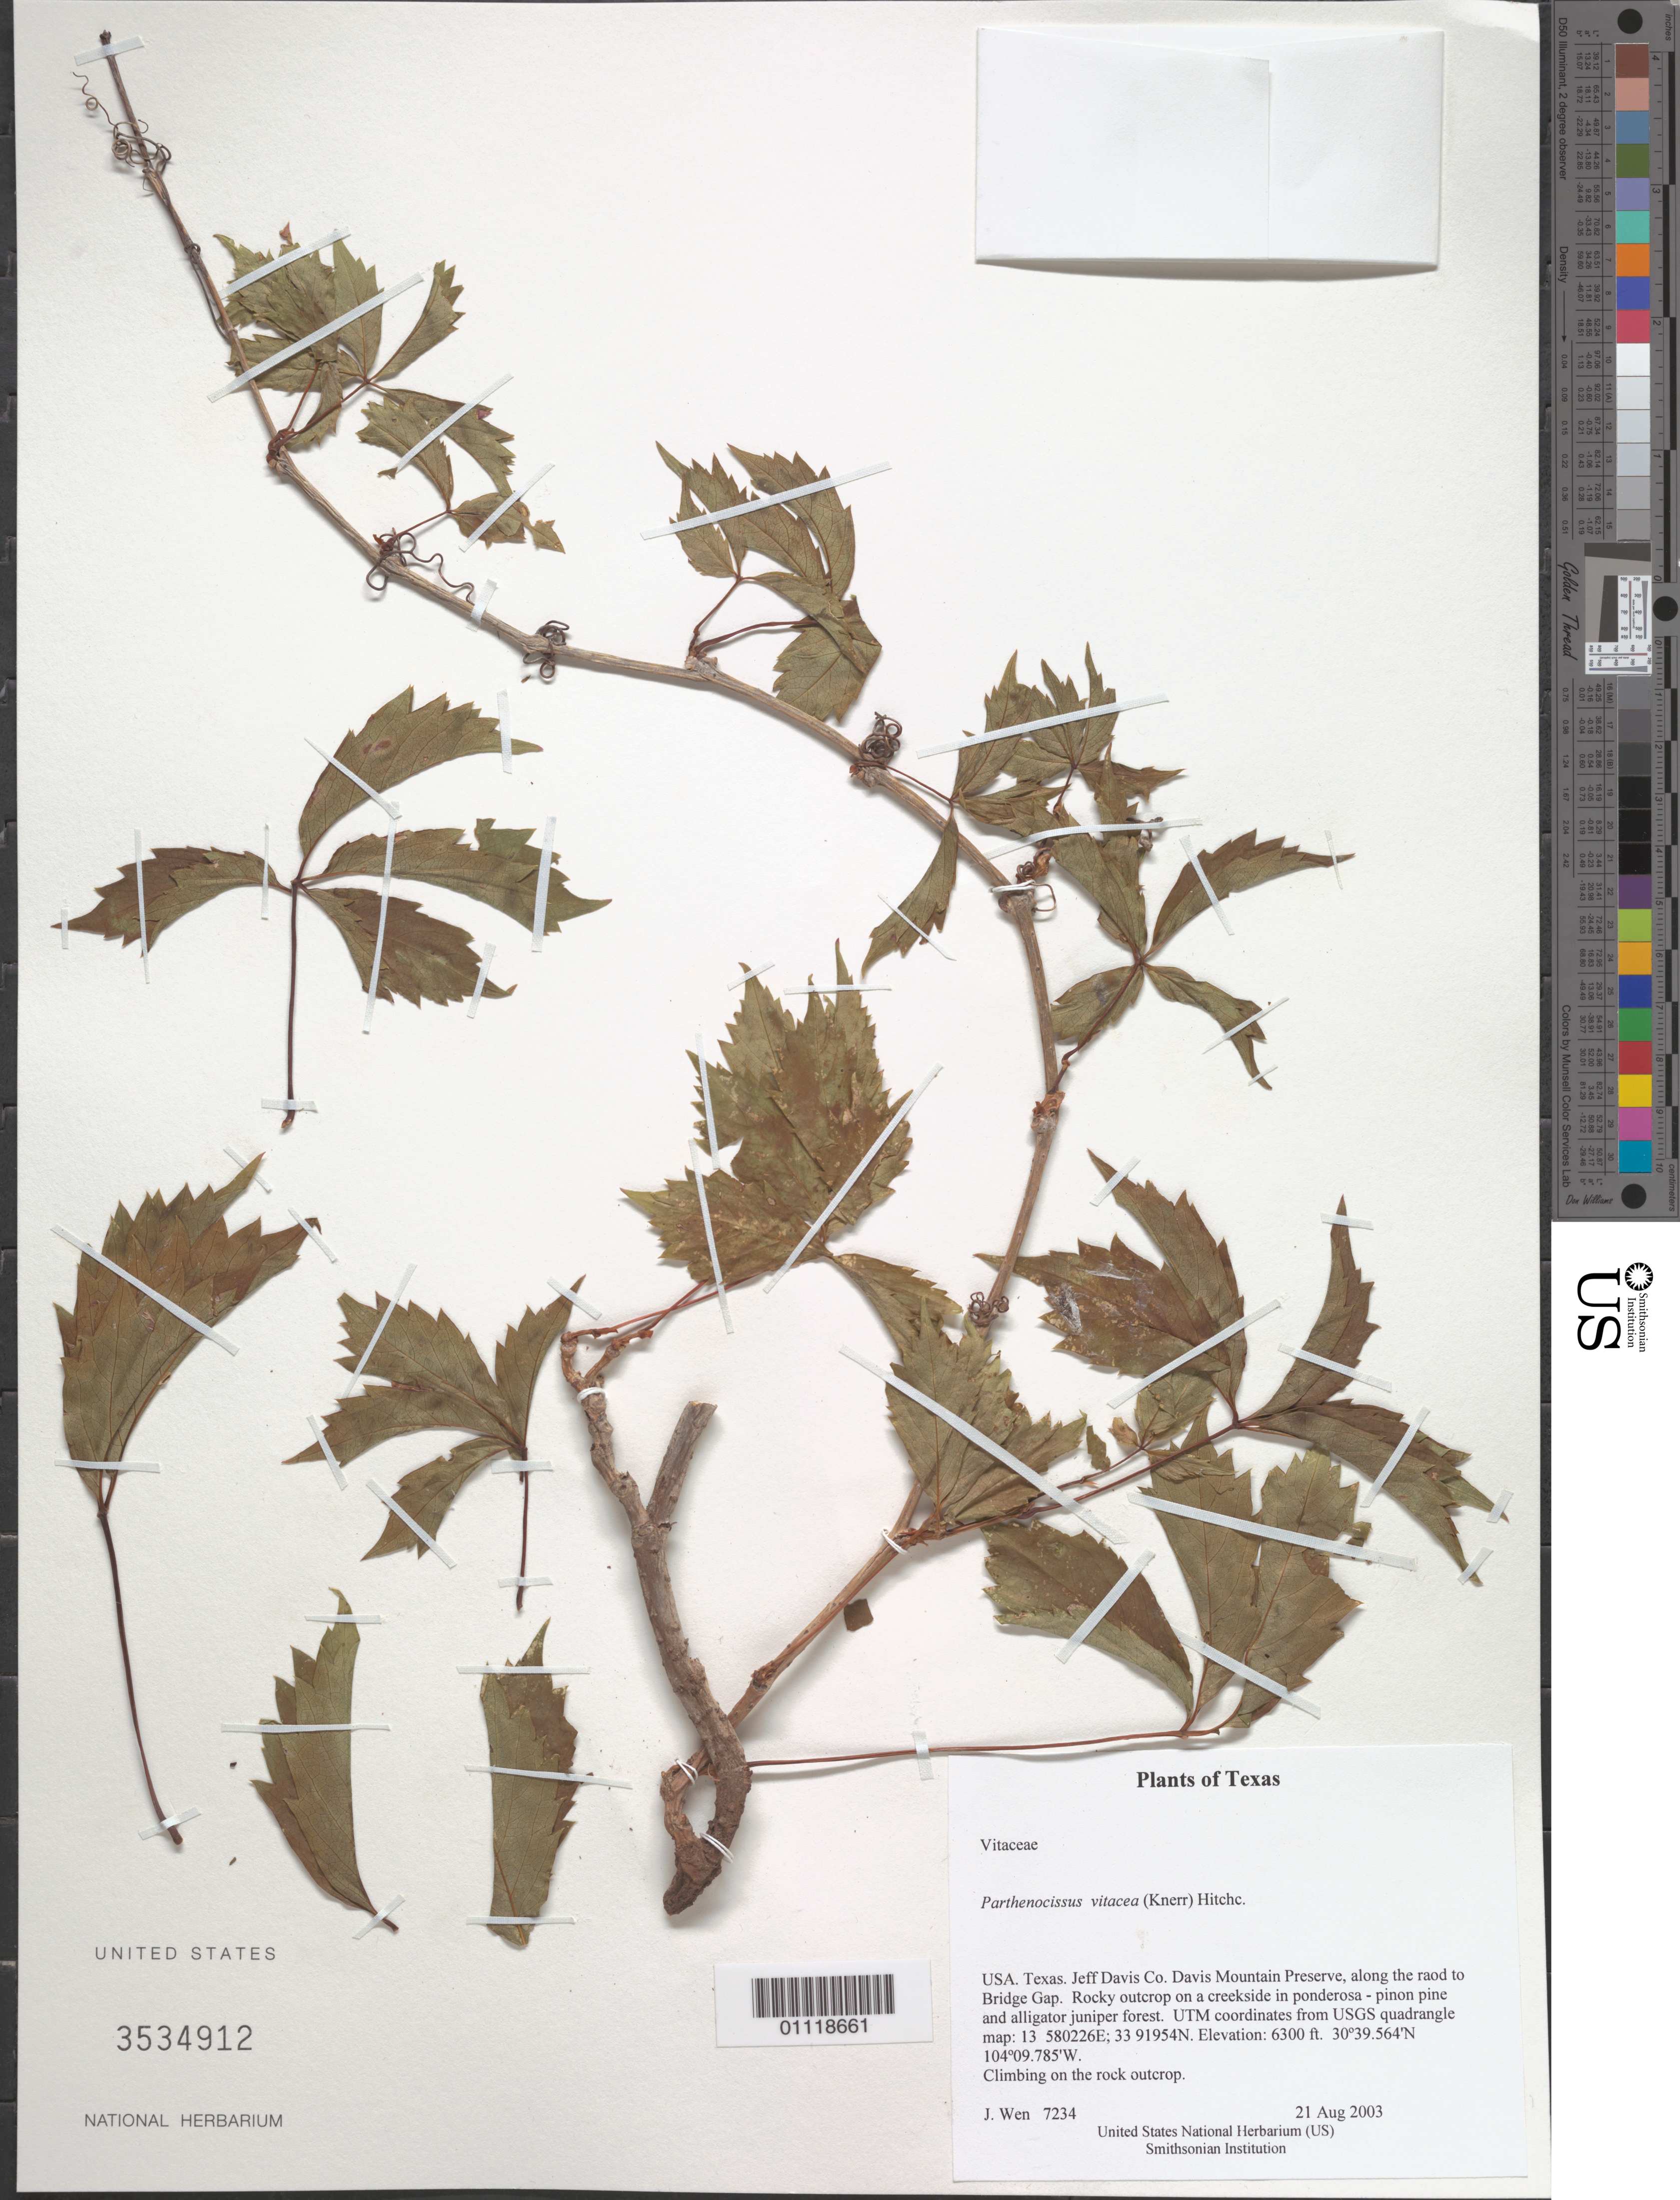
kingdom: Plantae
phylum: Tracheophyta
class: Magnoliopsida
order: Vitales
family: Vitaceae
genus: Parthenocissus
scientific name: Parthenocissus vitacea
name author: (Knerr) Hitchc.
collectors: J. Wen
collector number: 7234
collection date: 2003-08-21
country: United States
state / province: Texas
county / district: Jeff Davis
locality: Davis Mt Preserve, along the road to Bridge Gap.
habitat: Rocky outcrop on a creekside in ponderosa.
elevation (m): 1920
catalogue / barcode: US 3534912